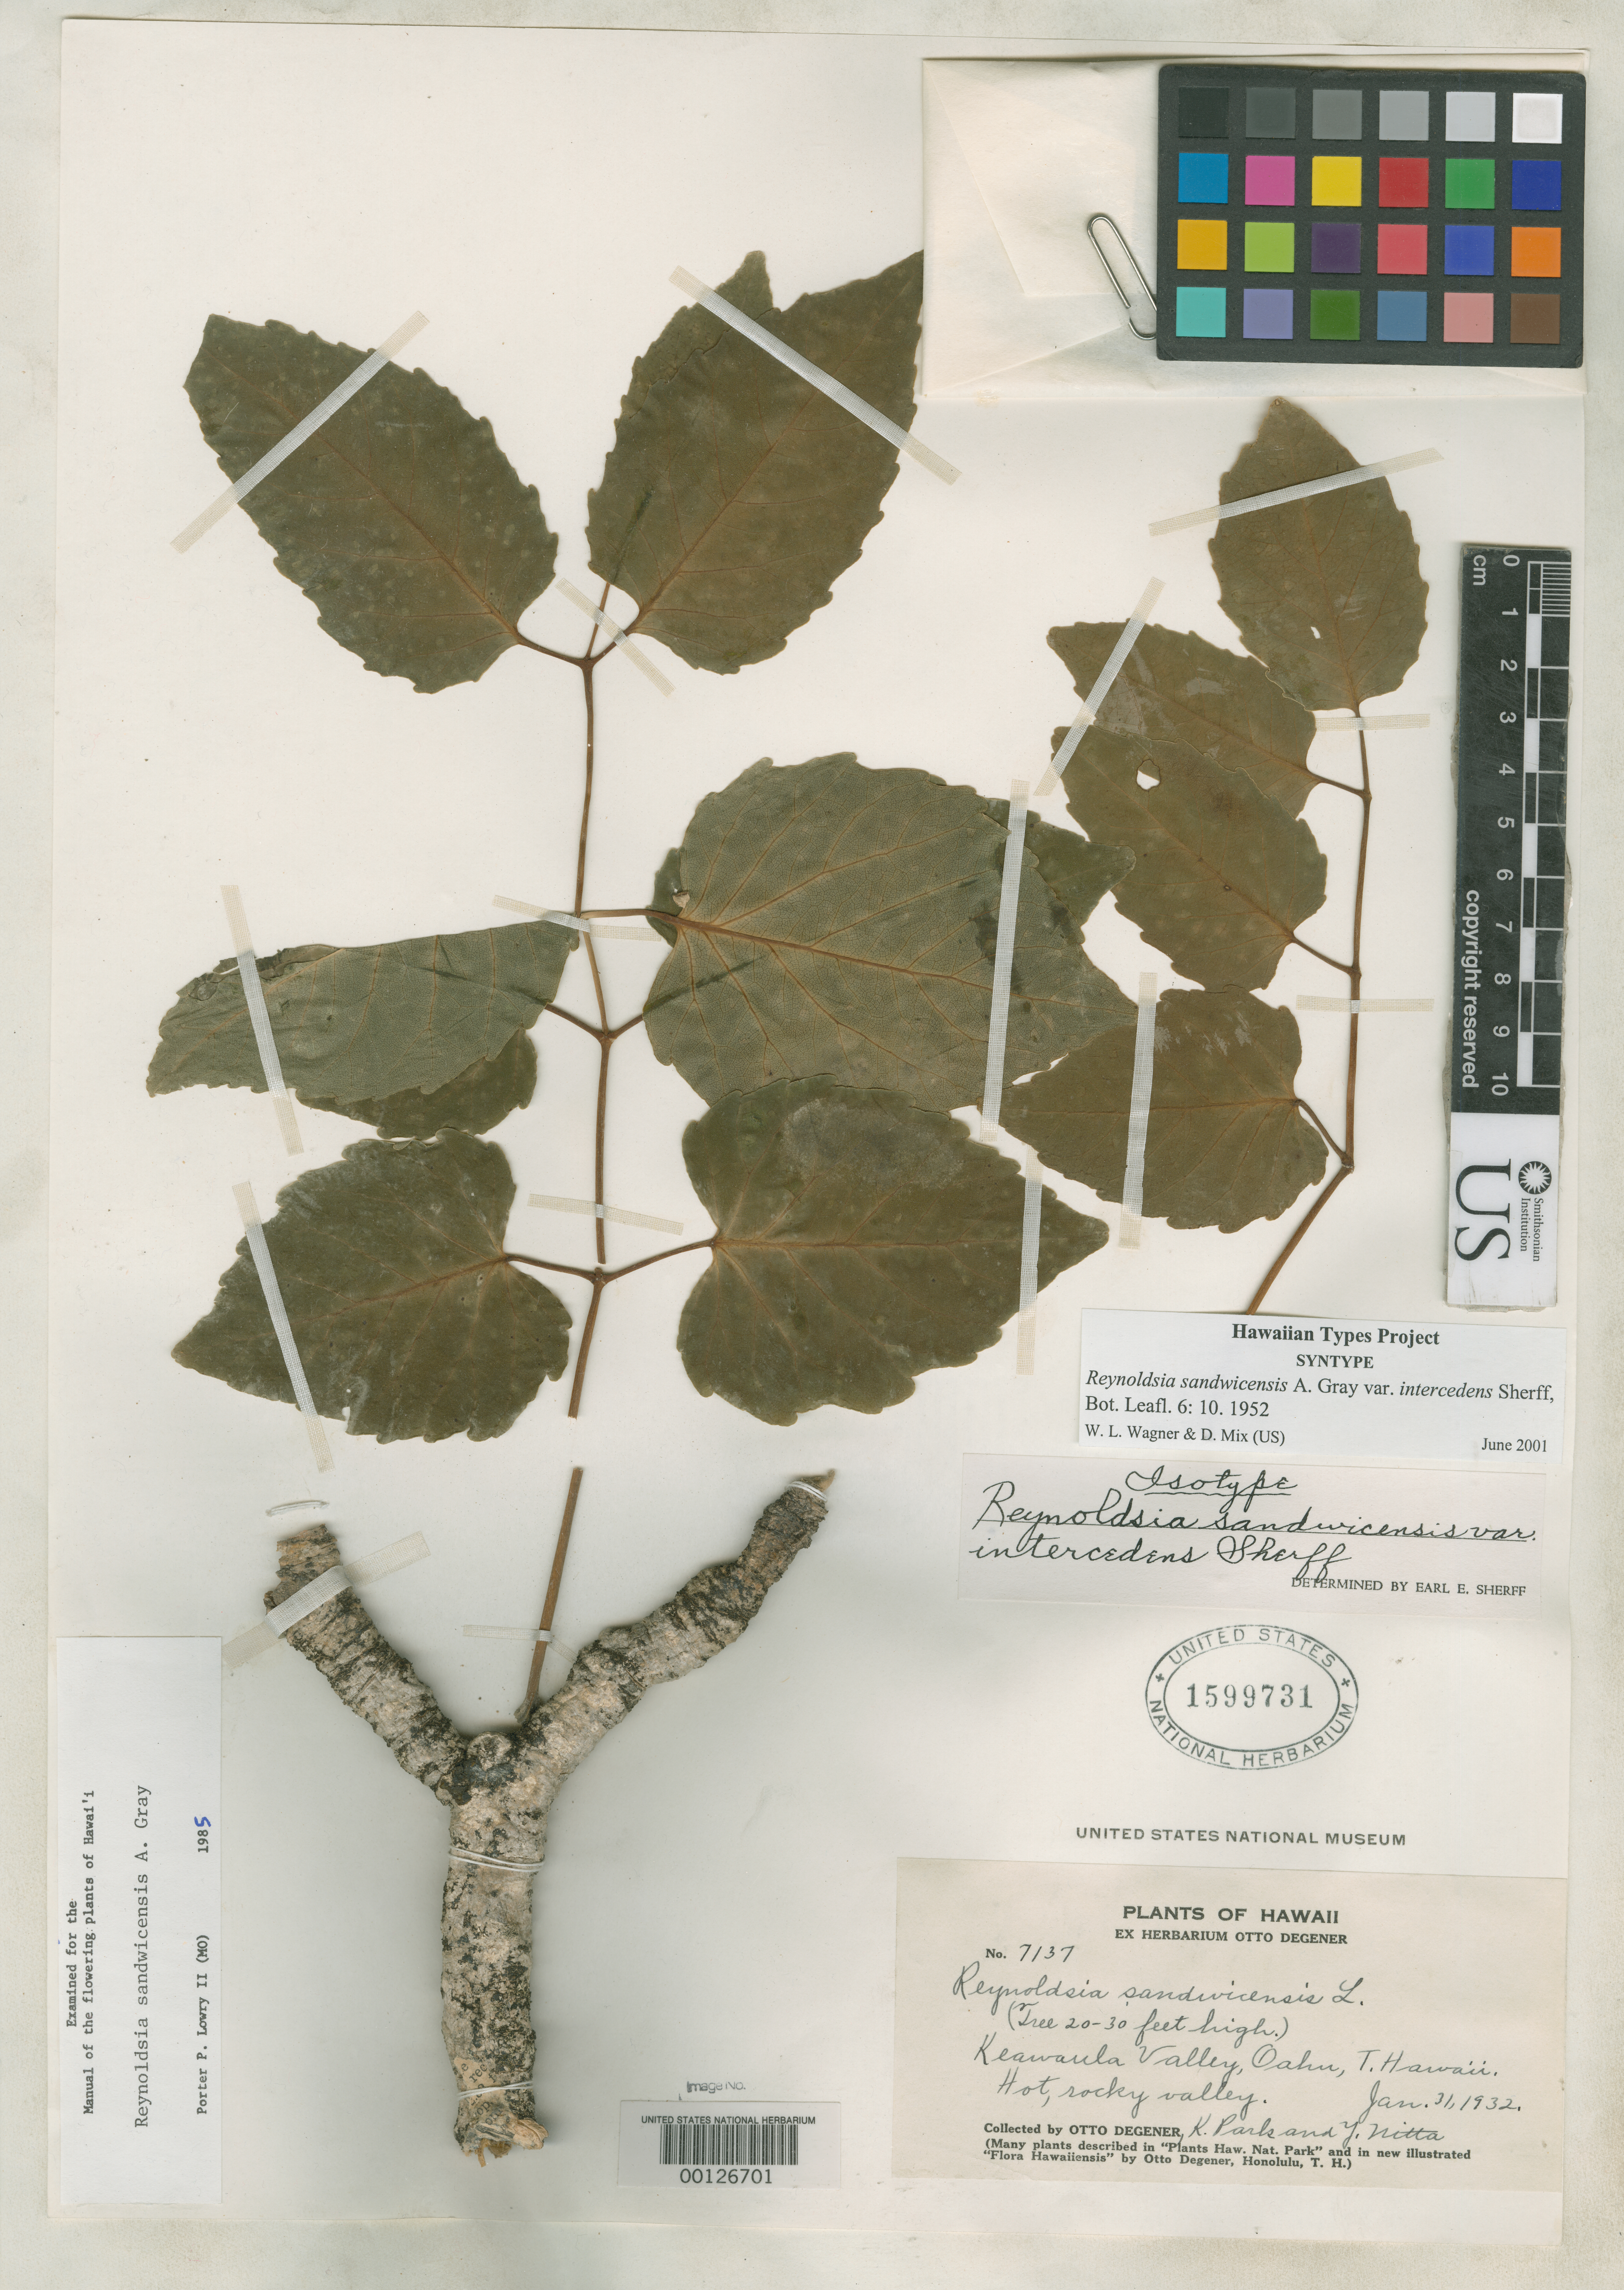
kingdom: Plantae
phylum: Tracheophyta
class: Magnoliopsida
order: Apiales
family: Araliaceae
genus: Reynoldsia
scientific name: Reynoldsia sandwicensis var. intercedens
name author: Sherff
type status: Syntype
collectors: O. Degener, K. Parls & Y. Nitta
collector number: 7137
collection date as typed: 31 Jan 1932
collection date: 1932-01-31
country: United States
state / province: Hawaii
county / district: Honolulu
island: Oahu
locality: Keawaula Valley.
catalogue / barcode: US 1599731